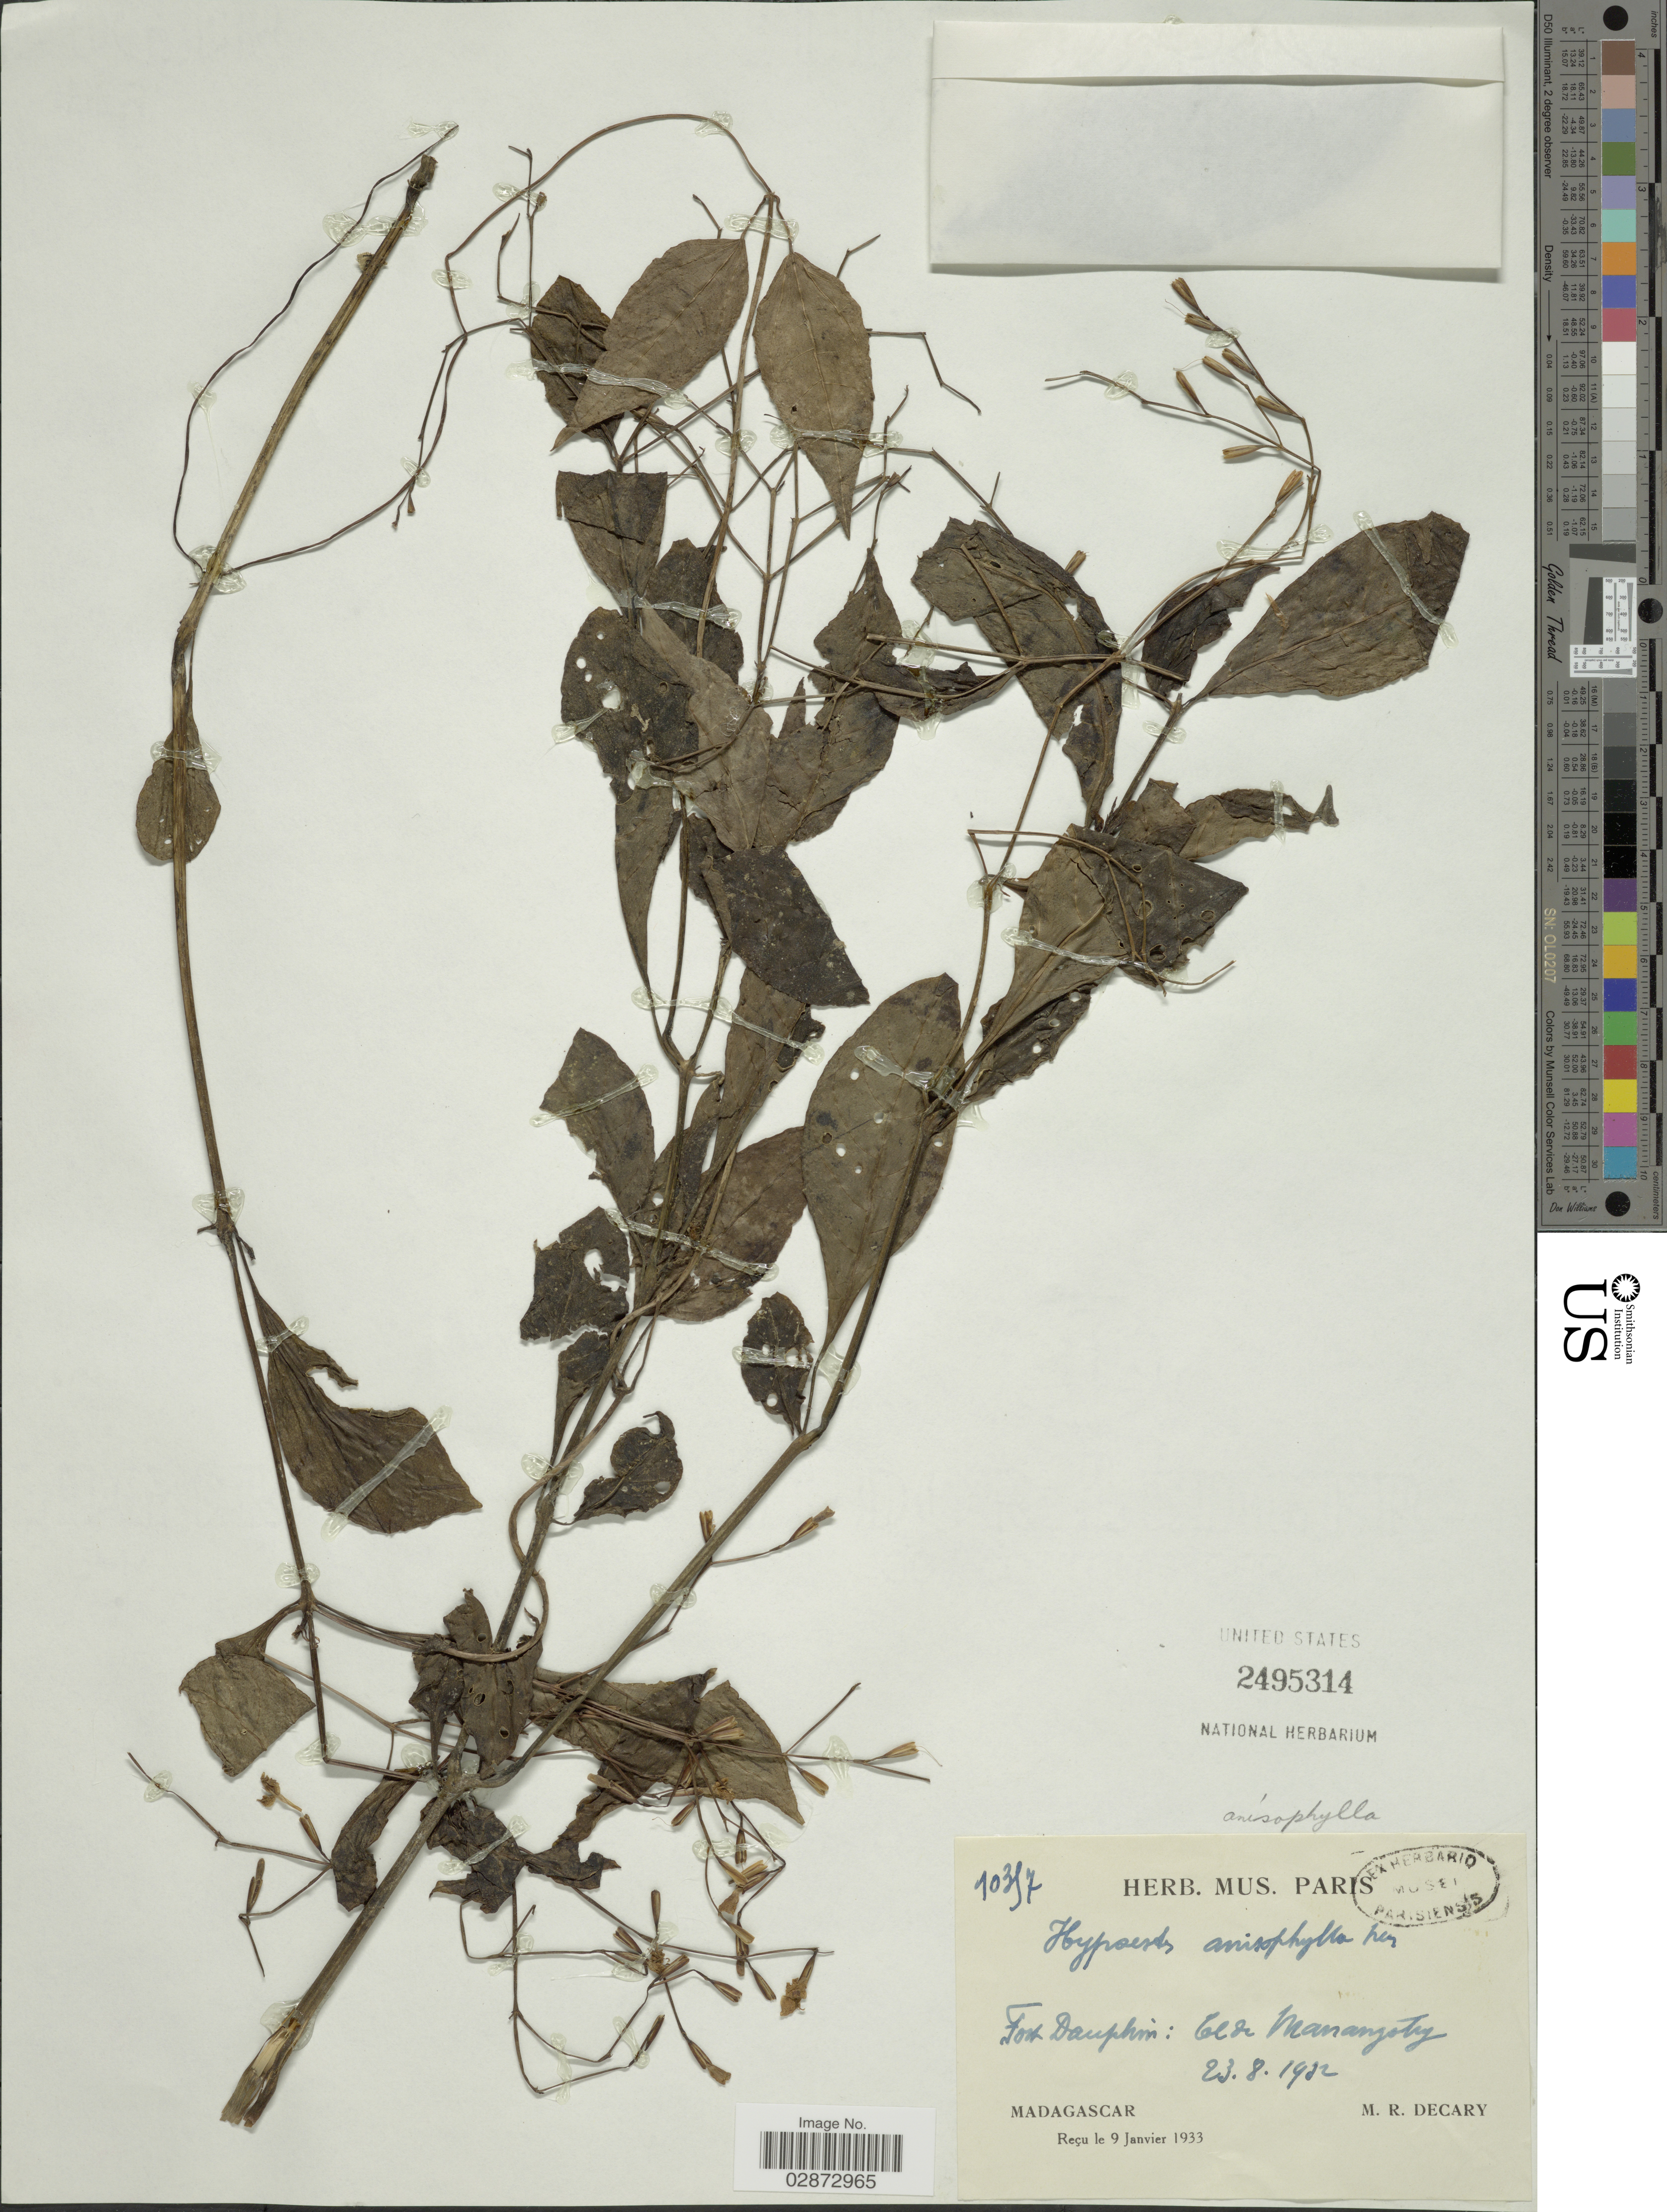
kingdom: Plantae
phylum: Tracheophyta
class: Magnoliopsida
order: Lamiales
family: Acanthaceae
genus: Hypoestes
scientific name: Hypoestes anisophylla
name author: Nees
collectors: R. Decary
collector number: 10357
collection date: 1932-08-23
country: Madagascar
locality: Fort Dauphin: Elde Manangotry.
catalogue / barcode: US 2495314